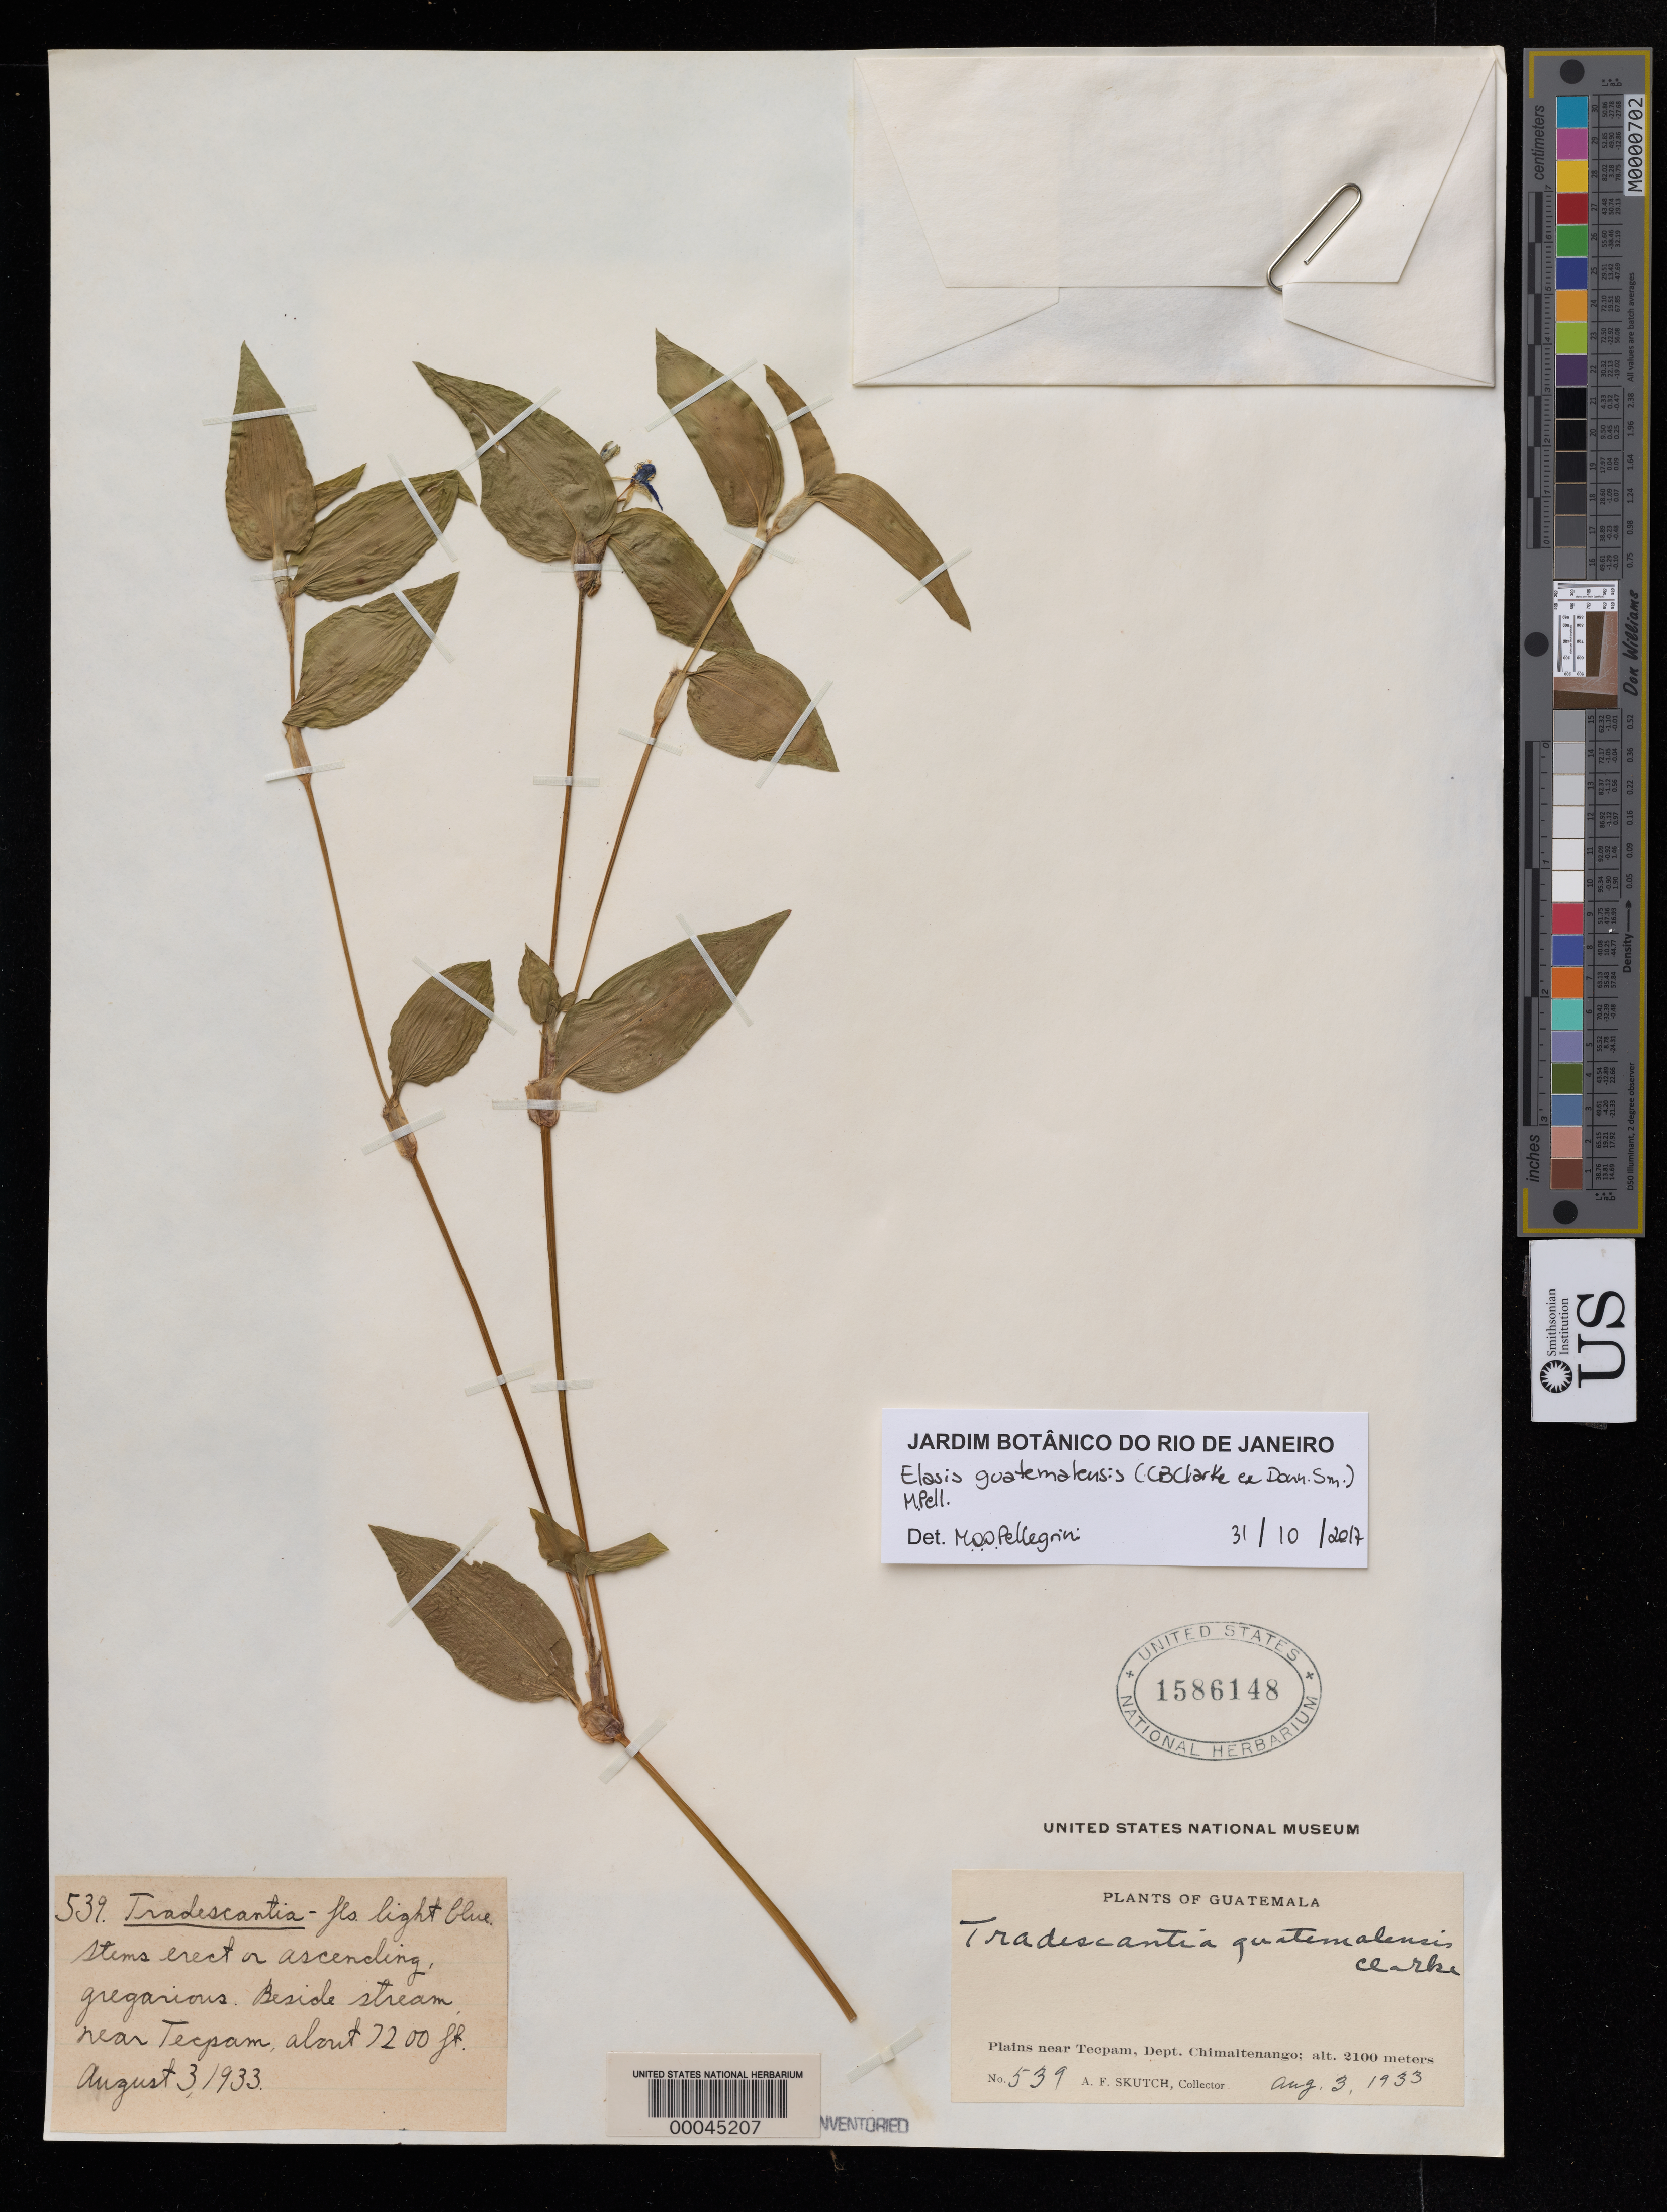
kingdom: Plantae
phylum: Tracheophyta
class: Liliopsida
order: Commelinales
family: Commelinaceae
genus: Elasis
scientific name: Elasis guatemalensis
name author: (C.B. Clarke ex Donn. Sm.) M. Pell.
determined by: Pellegrini, M. O. de Oliveira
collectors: A. F. Skutch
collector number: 539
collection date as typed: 03 Aug 1933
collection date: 1933-08-03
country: Guatemala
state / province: Chimaltenango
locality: Near Tecpan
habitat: Streambank plains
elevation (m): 2100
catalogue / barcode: US 1586148